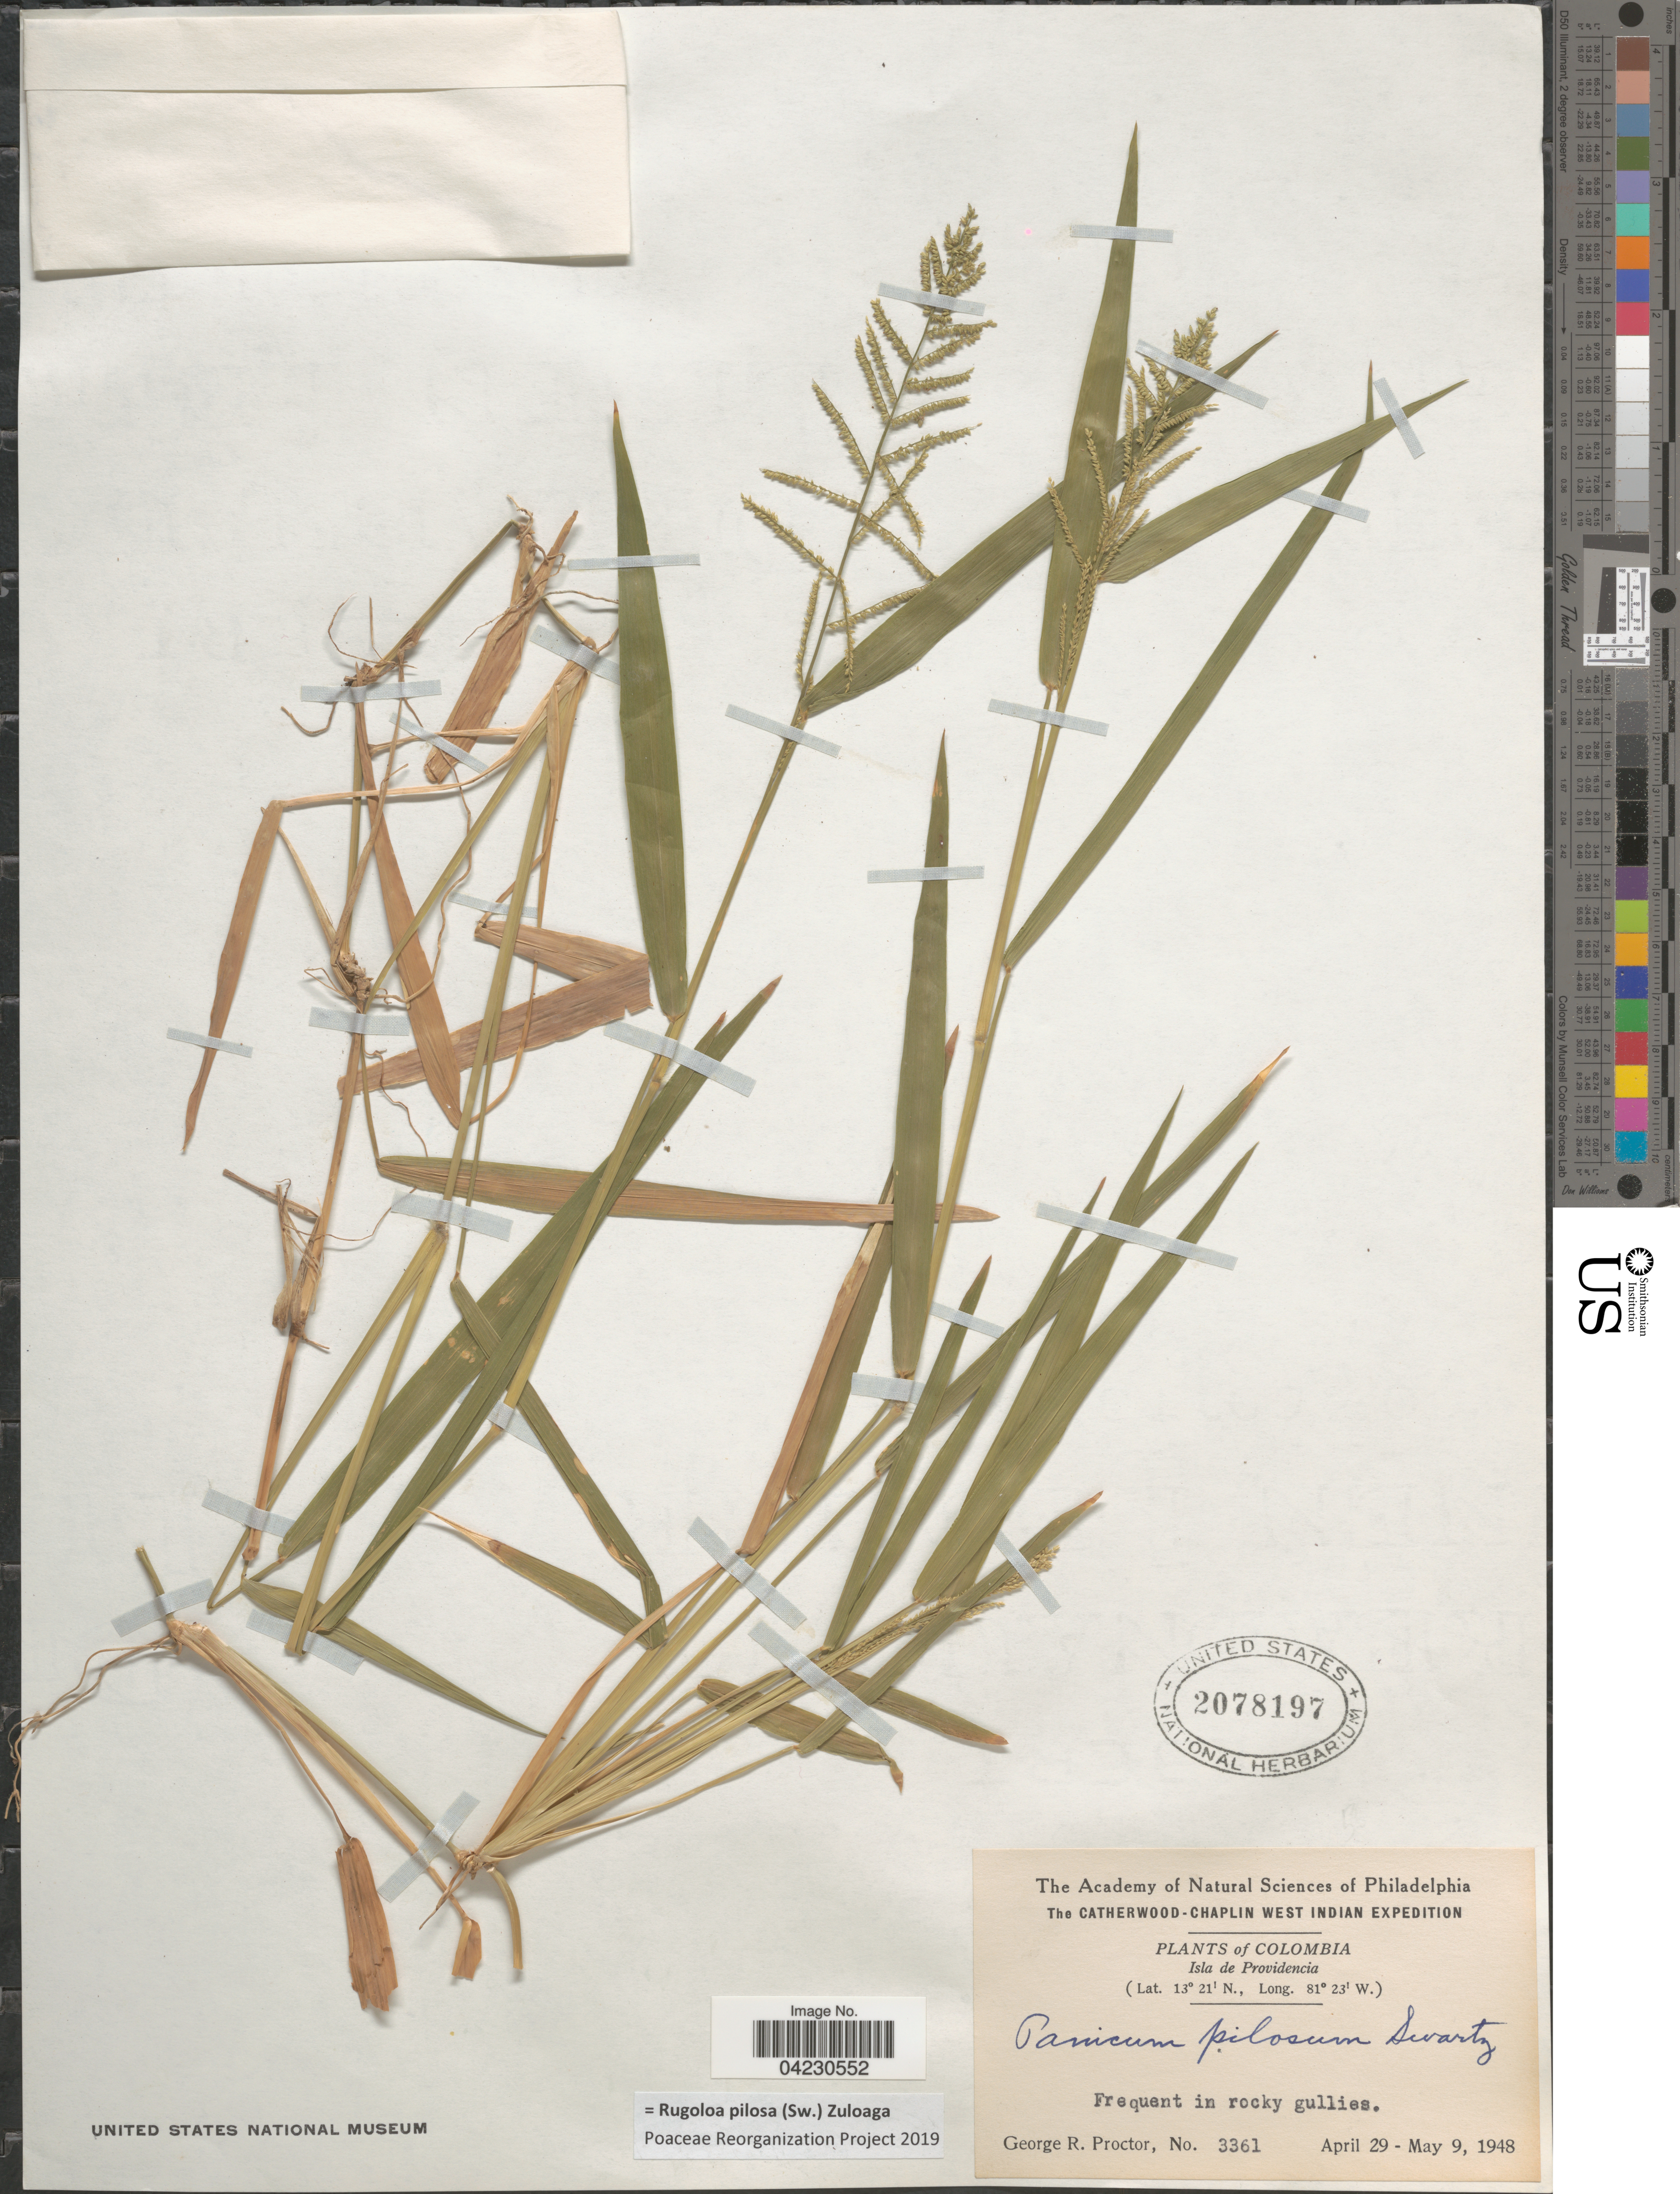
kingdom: Plantae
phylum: Tracheophyta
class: Liliopsida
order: Poales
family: Poaceae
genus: Rugoloa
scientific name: Rugoloa pilosa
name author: (Sw.) Zuloaga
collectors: G. R. Proctor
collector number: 3361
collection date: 1948-04-29/1948-05-09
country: Colombia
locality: The Catherwood-Chaplin West Indian Expedition. Isla de Providencia.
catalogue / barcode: US 2078197